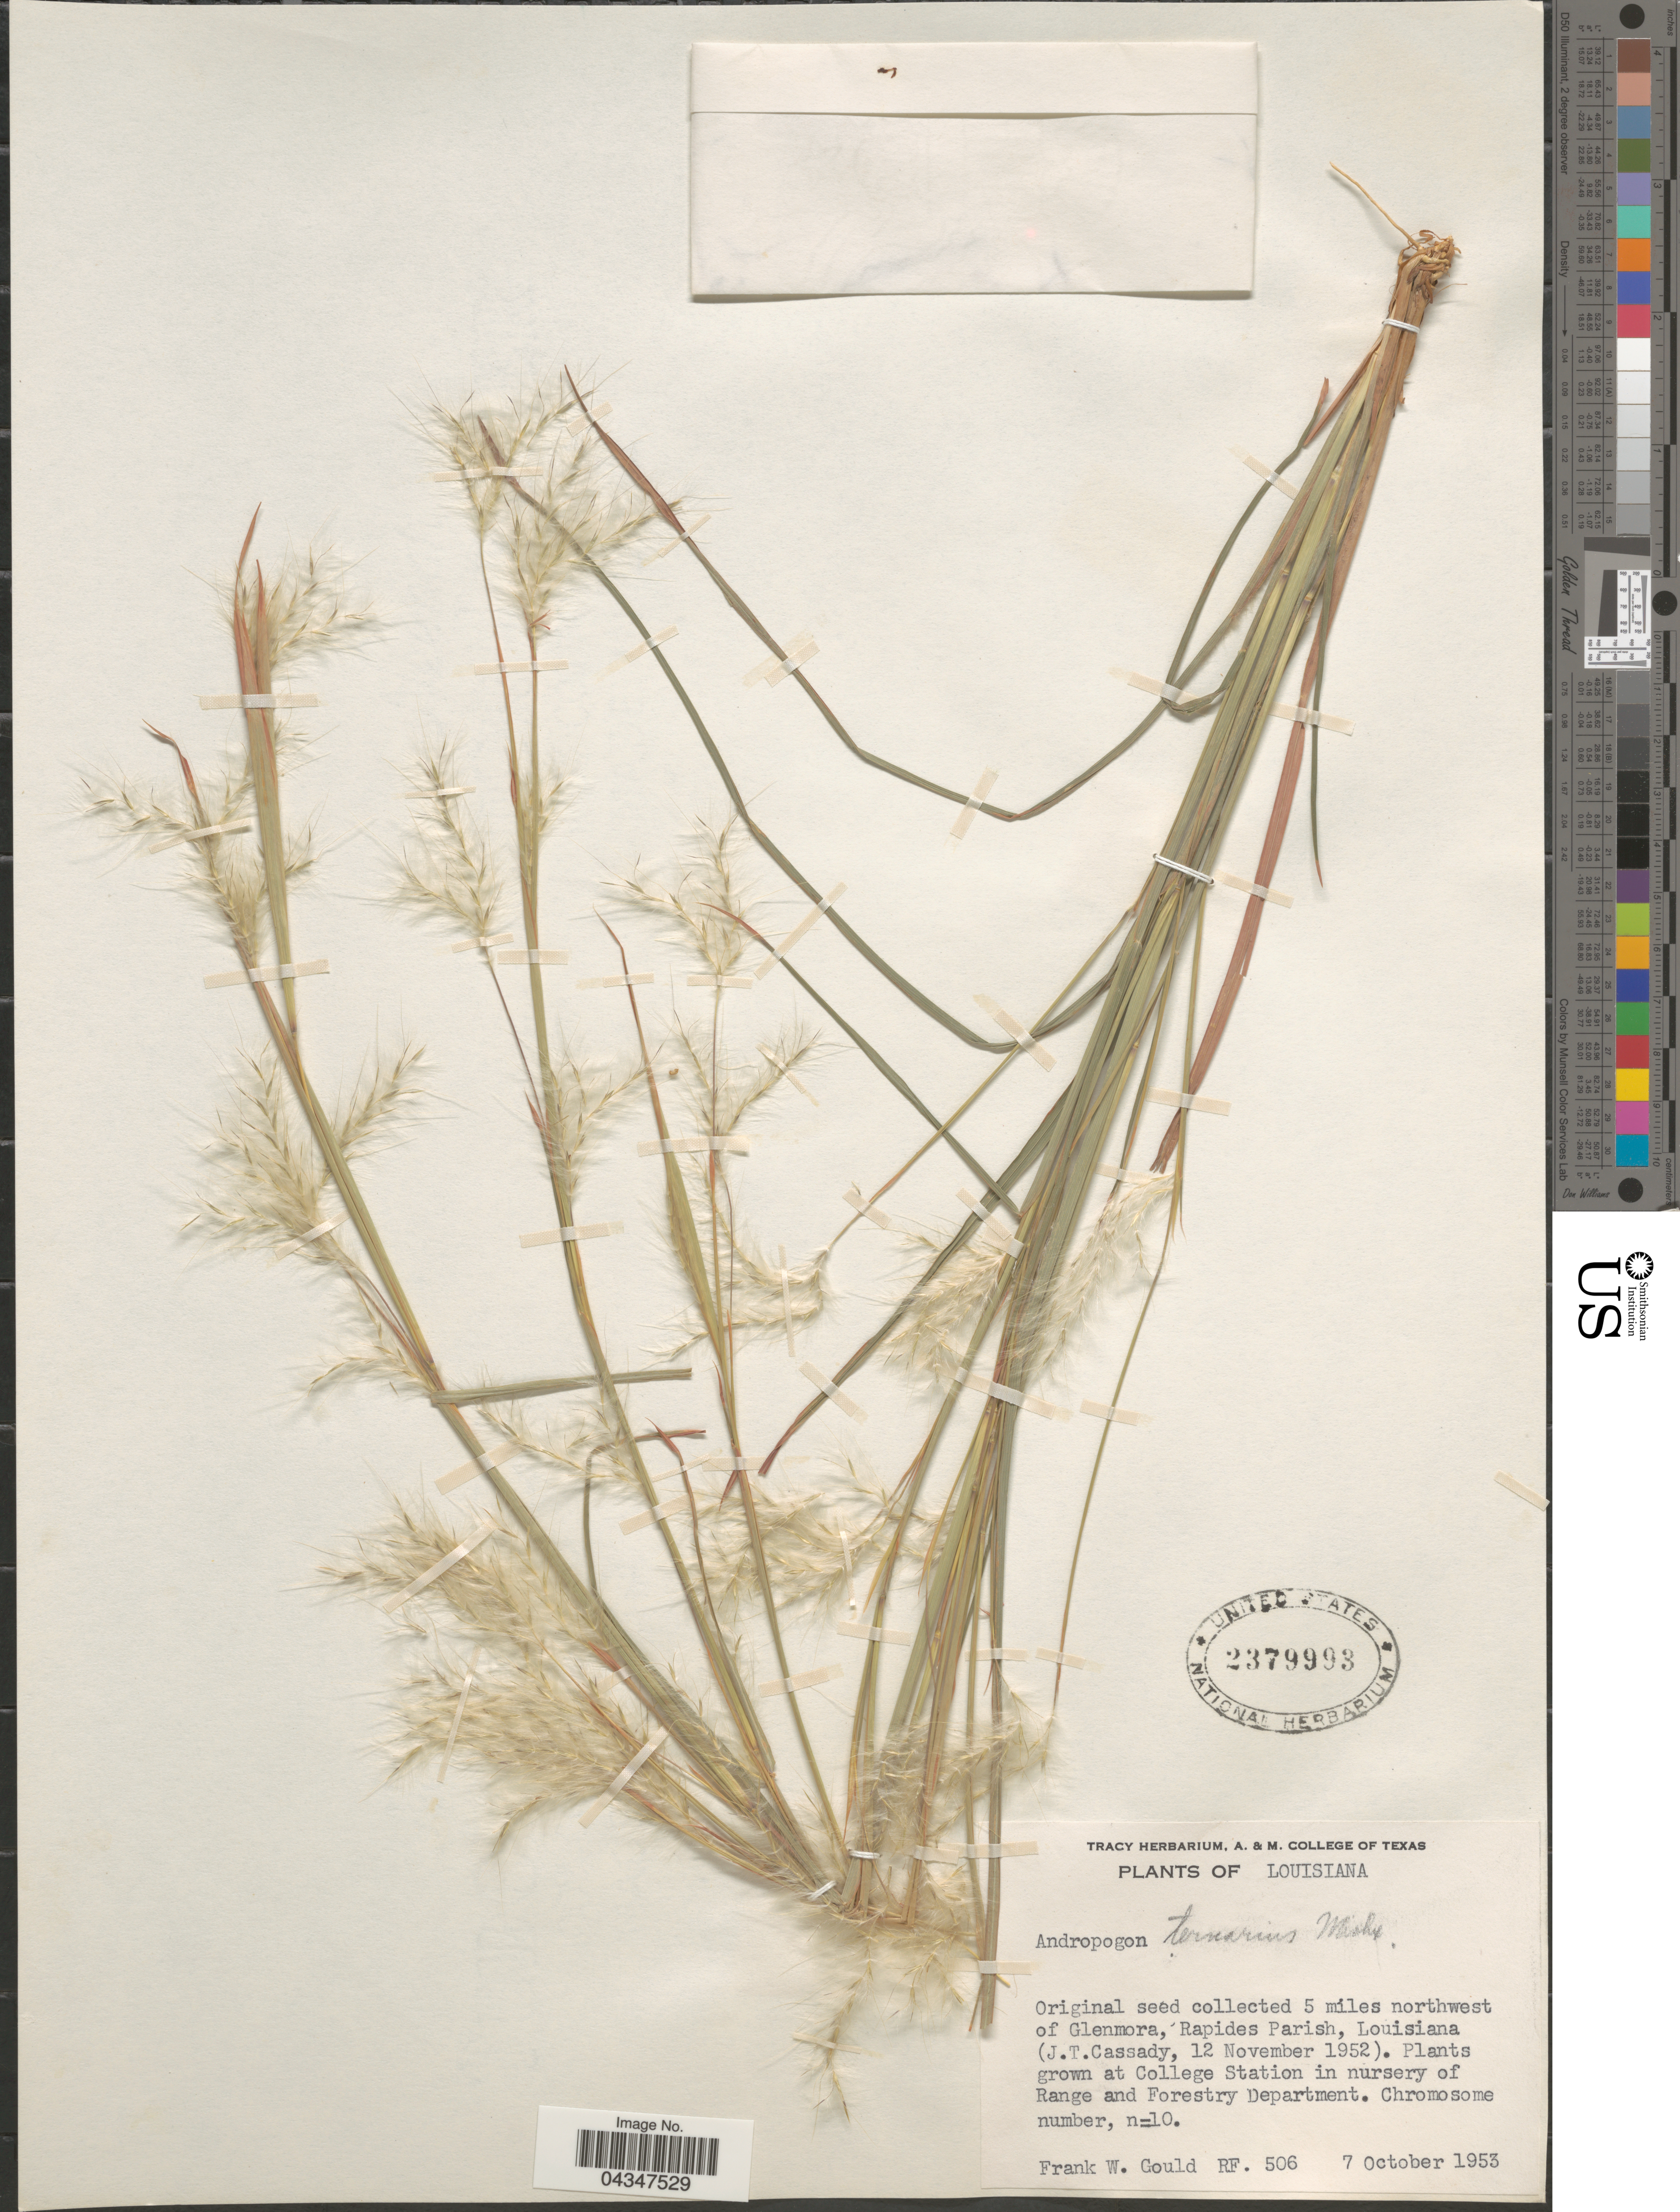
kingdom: Plantae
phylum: Tracheophyta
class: Liliopsida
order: Poales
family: Poaceae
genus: Andropogon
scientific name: Andropogon ternarius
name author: Michx.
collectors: F. W. Gould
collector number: RF.506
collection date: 1953-10-07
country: United States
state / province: Texas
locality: At College Station in nursery of Range and Forestry Department.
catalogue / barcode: US 2379993